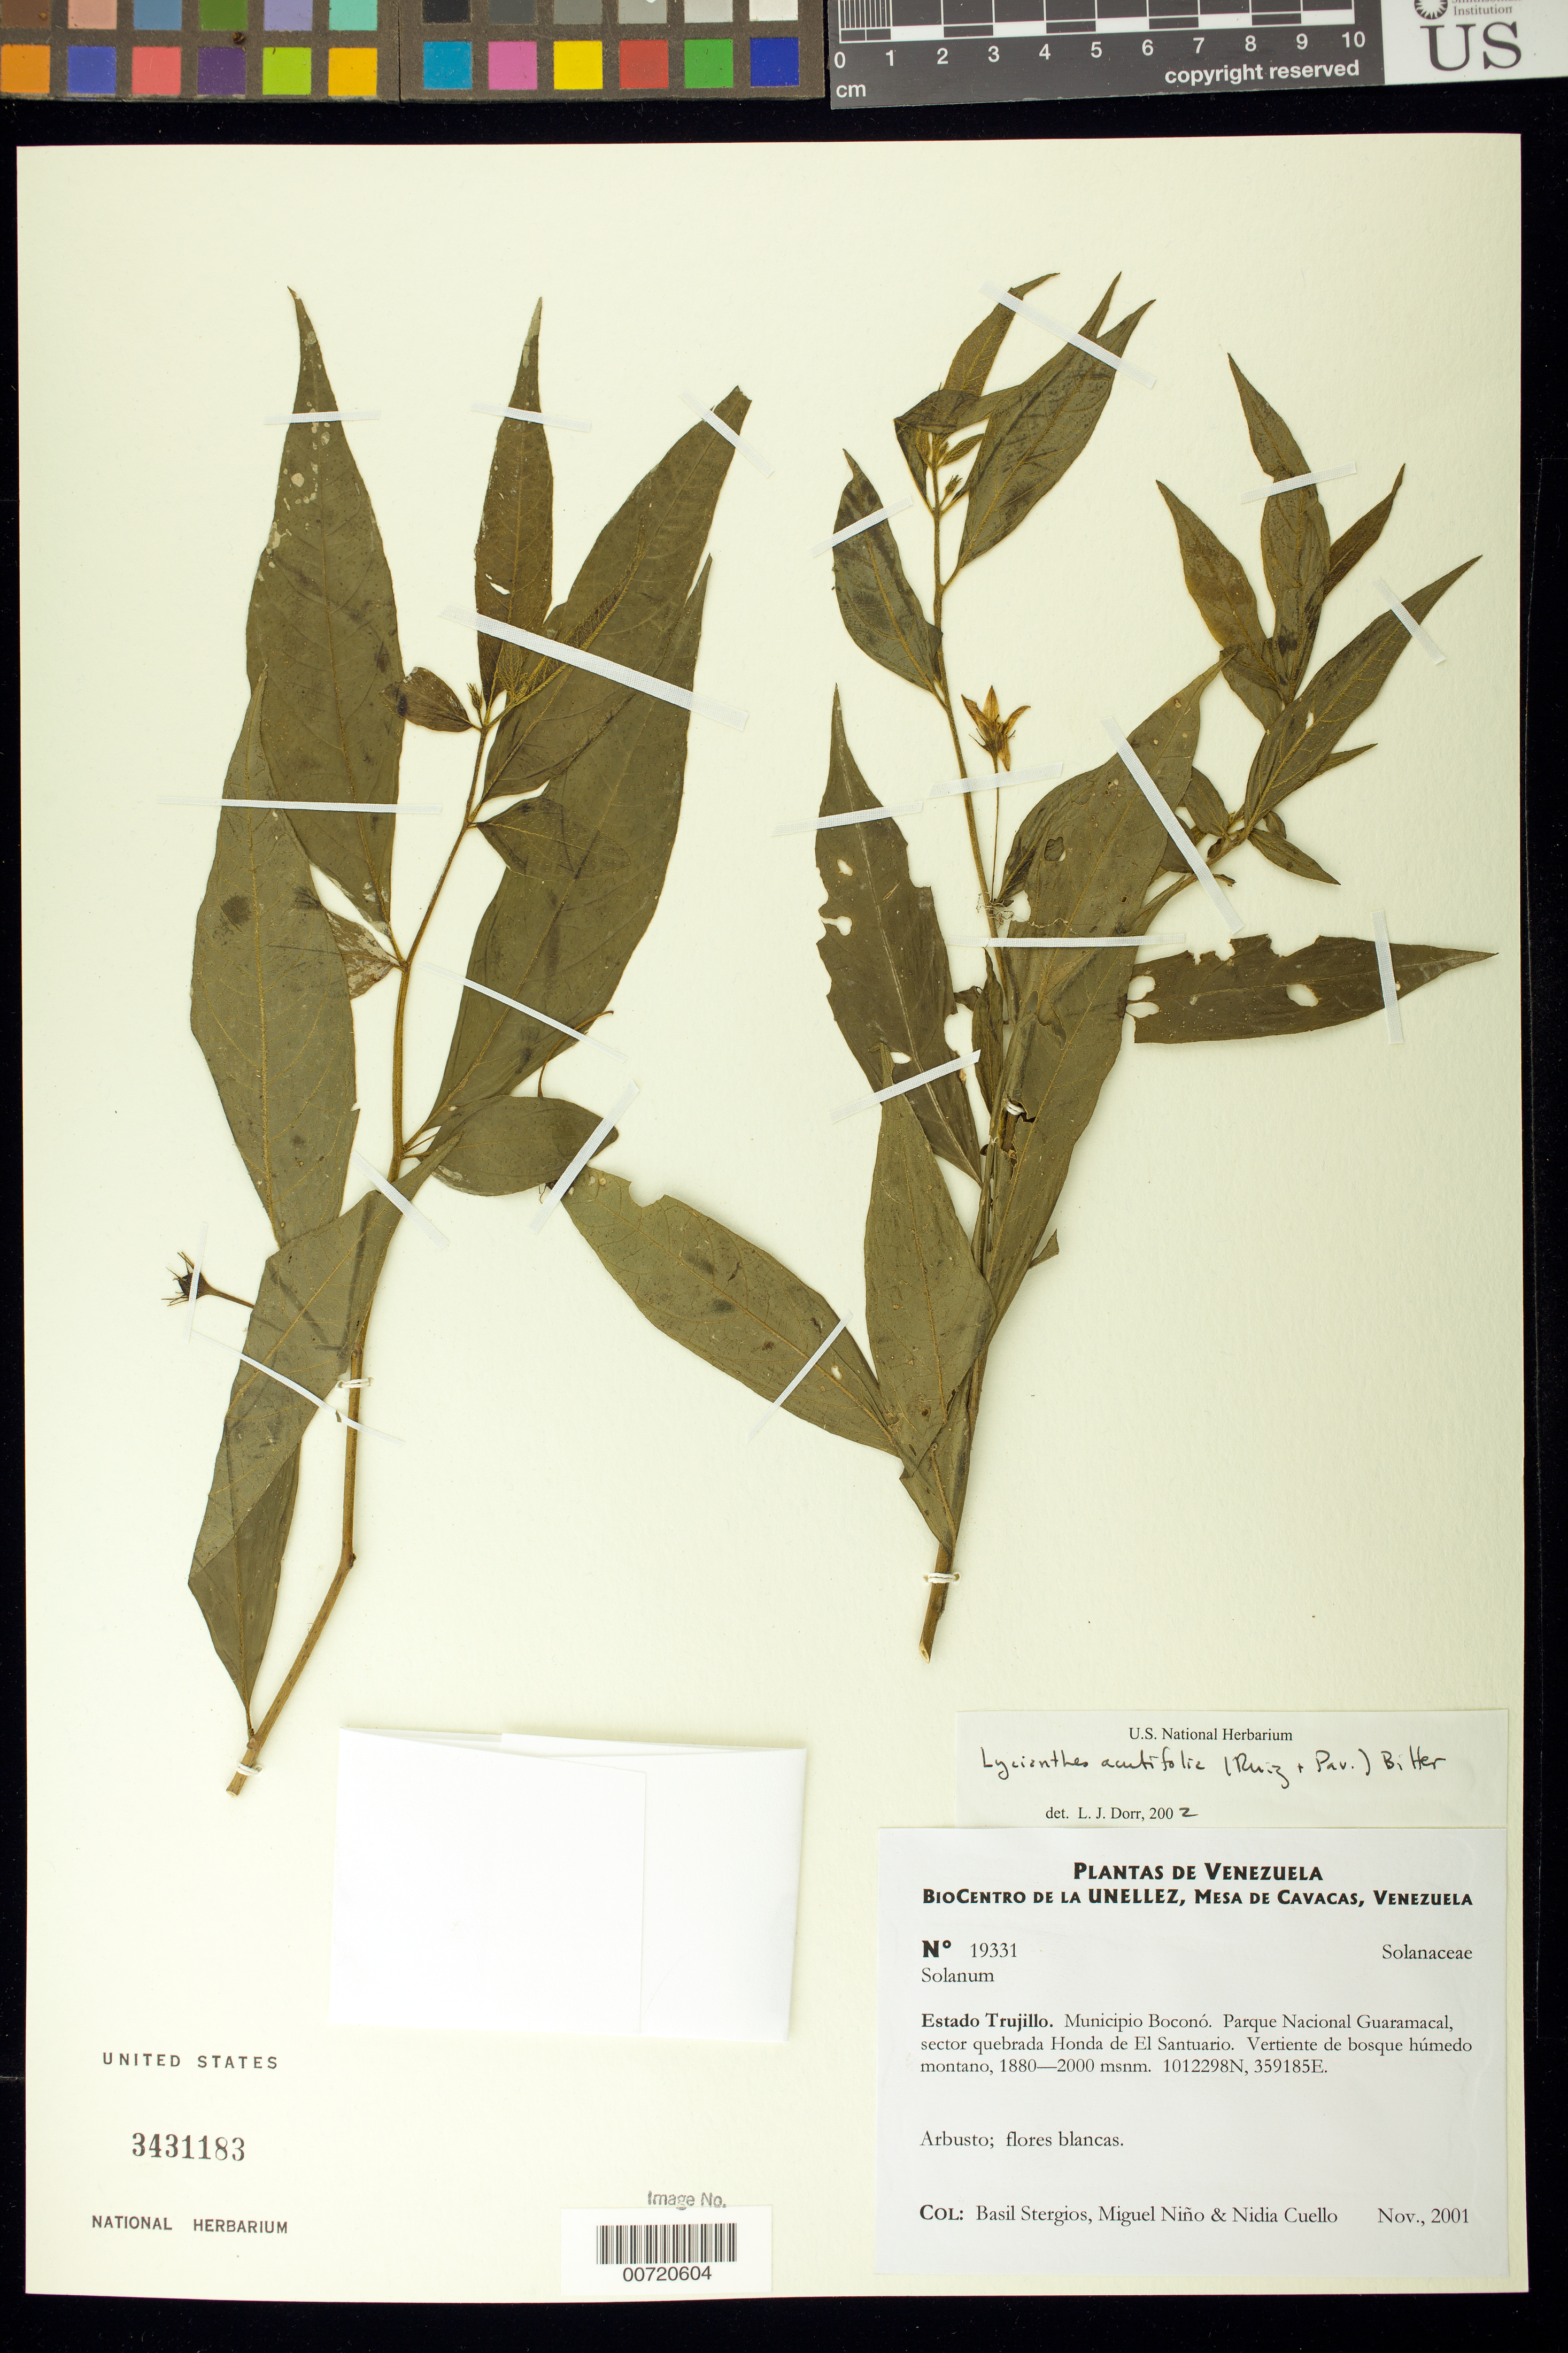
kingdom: Plantae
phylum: Tracheophyta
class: Magnoliopsida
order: Solanales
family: Solanaceae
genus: Lycianthes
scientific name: Lycianthes acutifolia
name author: (Ruiz & Pav.) Bitter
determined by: Dorr, L. J., (BOT), Smithsonian Institution - National Museum of Natural History (UNITED STATES)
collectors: B. G. Stergios, S. M. Niño & N. L. Cuello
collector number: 19331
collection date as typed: Nov 2001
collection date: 2001-11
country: Venezuela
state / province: Trujillo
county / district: Boconó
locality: Parque Nacional Guaramacal. Sector quebrada Honda de El Santuario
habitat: Vertiente de bosque húmedo montano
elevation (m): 1880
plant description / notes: PORT, US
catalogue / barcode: US 3431183